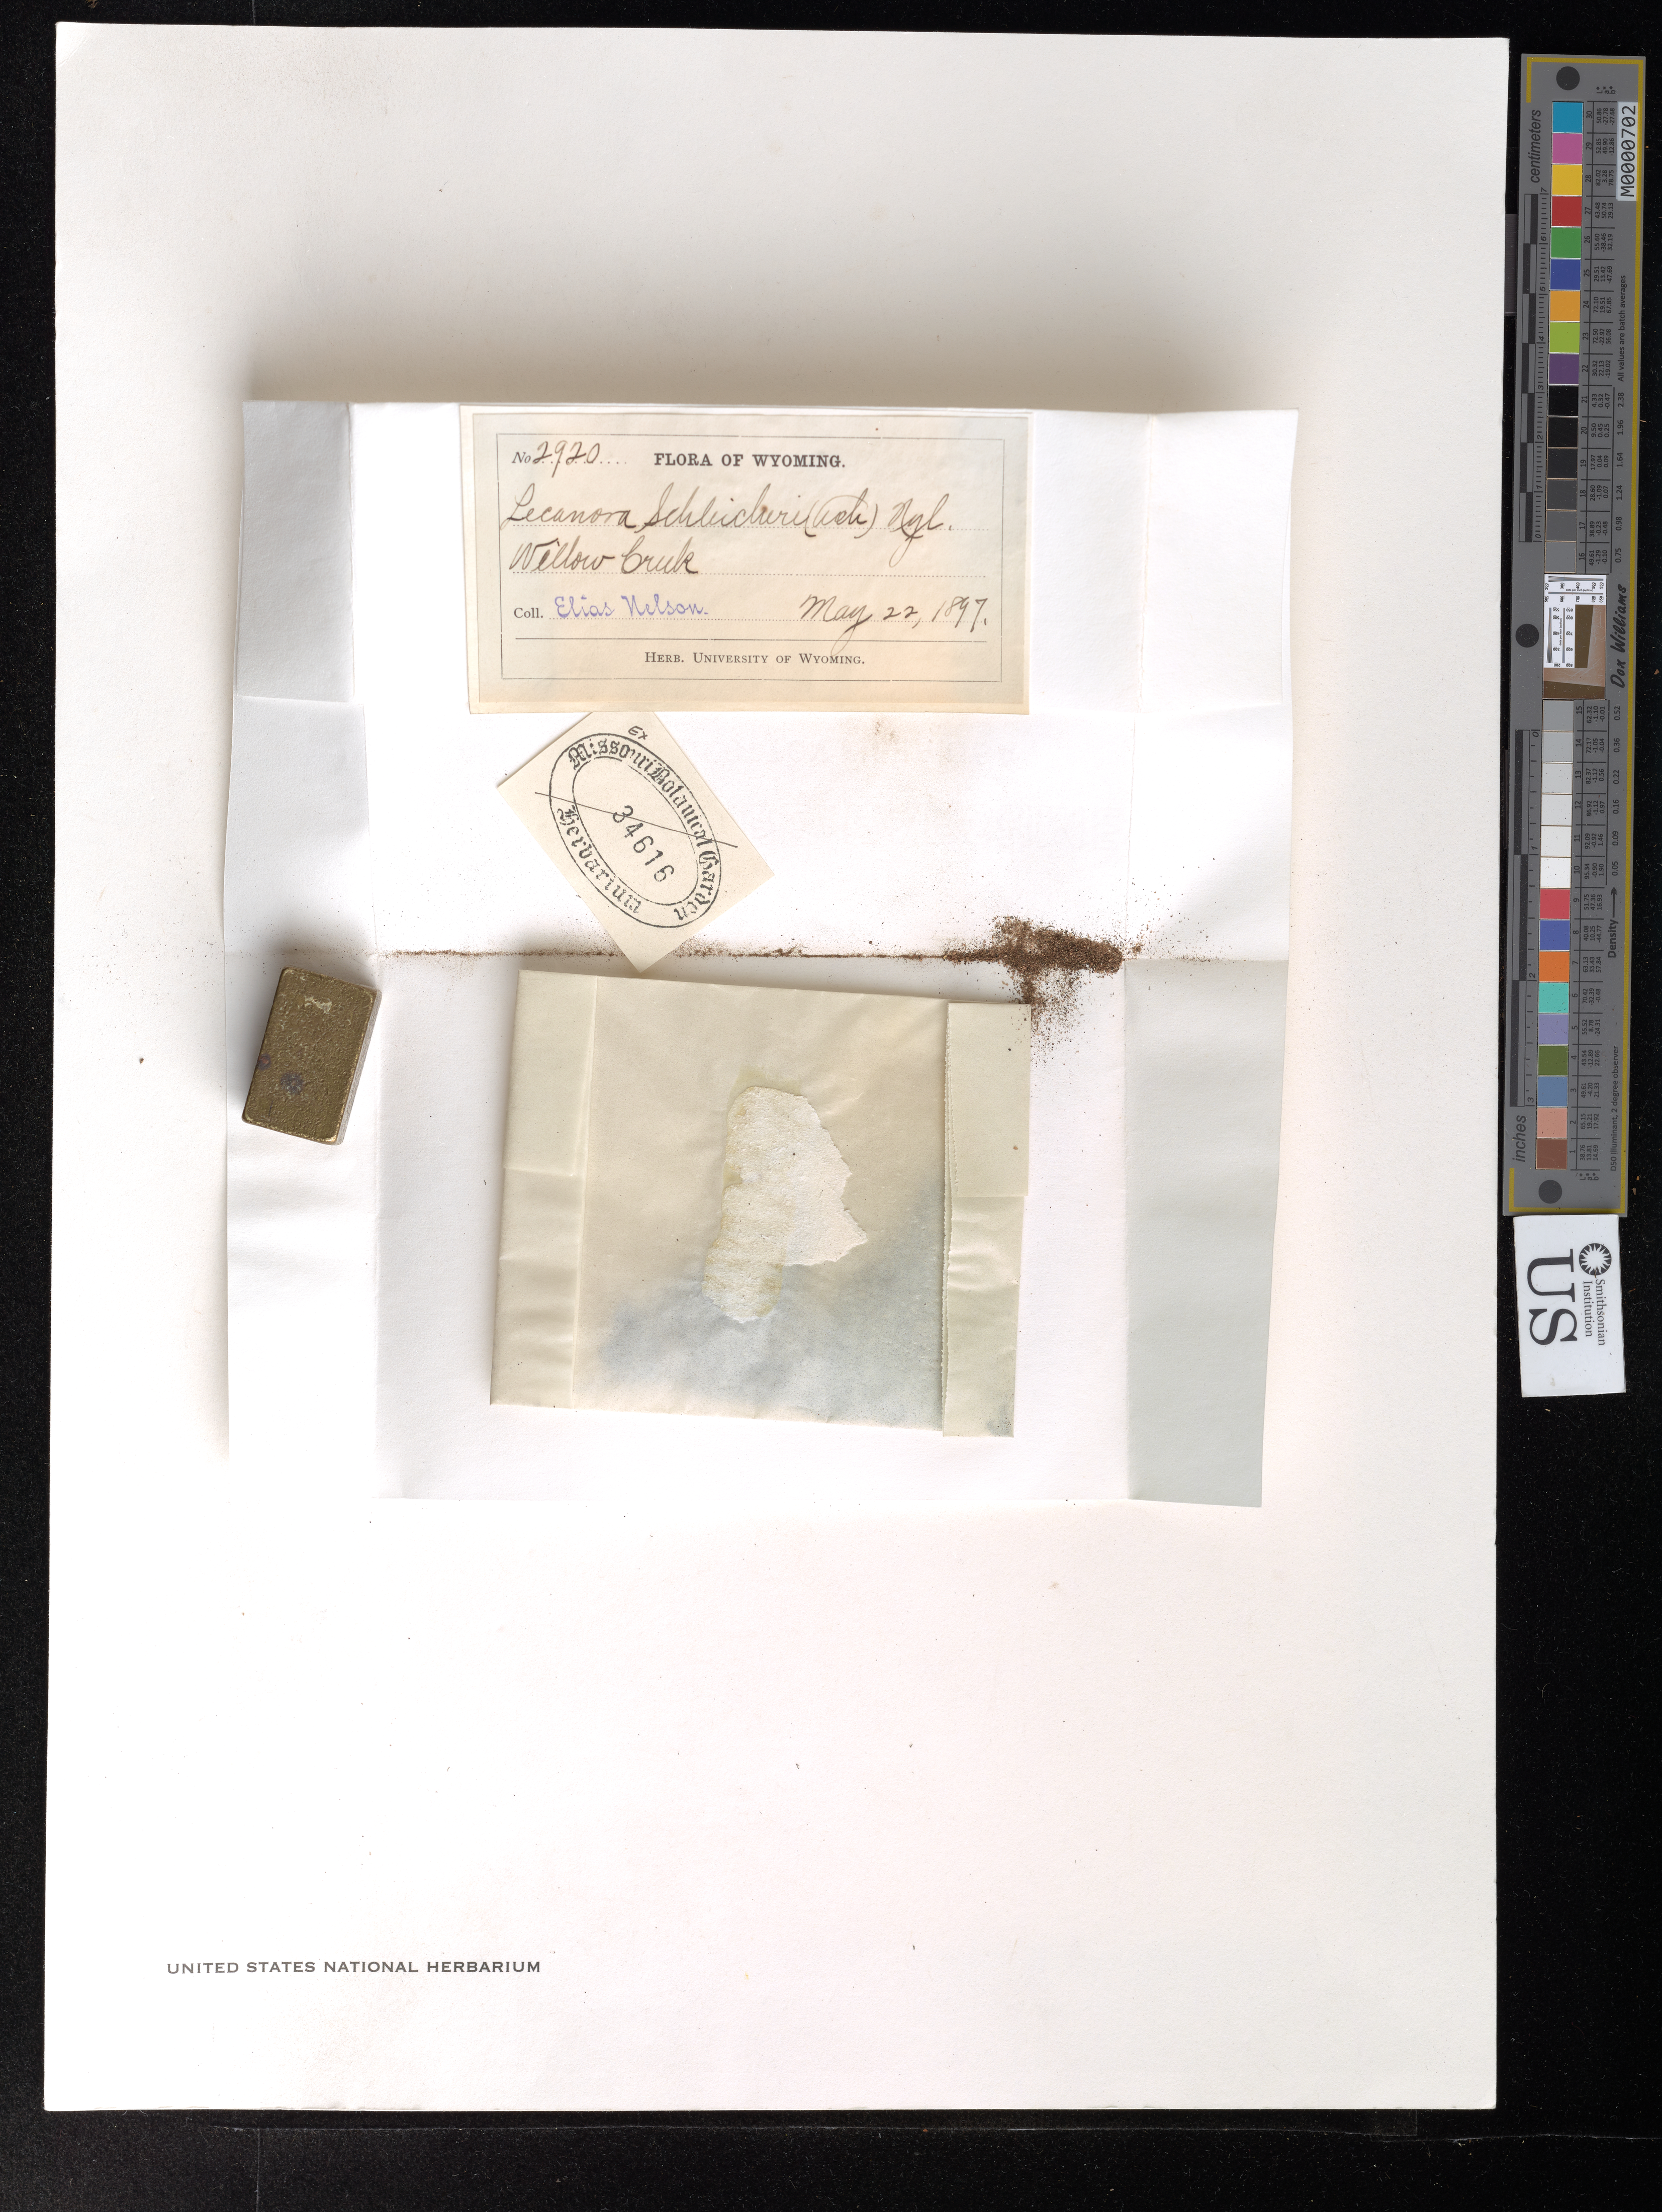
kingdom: Fungi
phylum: Ascomycota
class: Lecanoromycetes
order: Acarosporales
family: Acarosporaceae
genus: Acarospora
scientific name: Acarospora schleicheri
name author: (Ach.) A. Massal.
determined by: Lichen Identifications Updating Project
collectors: E. Nelson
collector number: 2920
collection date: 1897-05-22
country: United States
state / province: Wyoming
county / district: Sweetwater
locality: Willow Creek